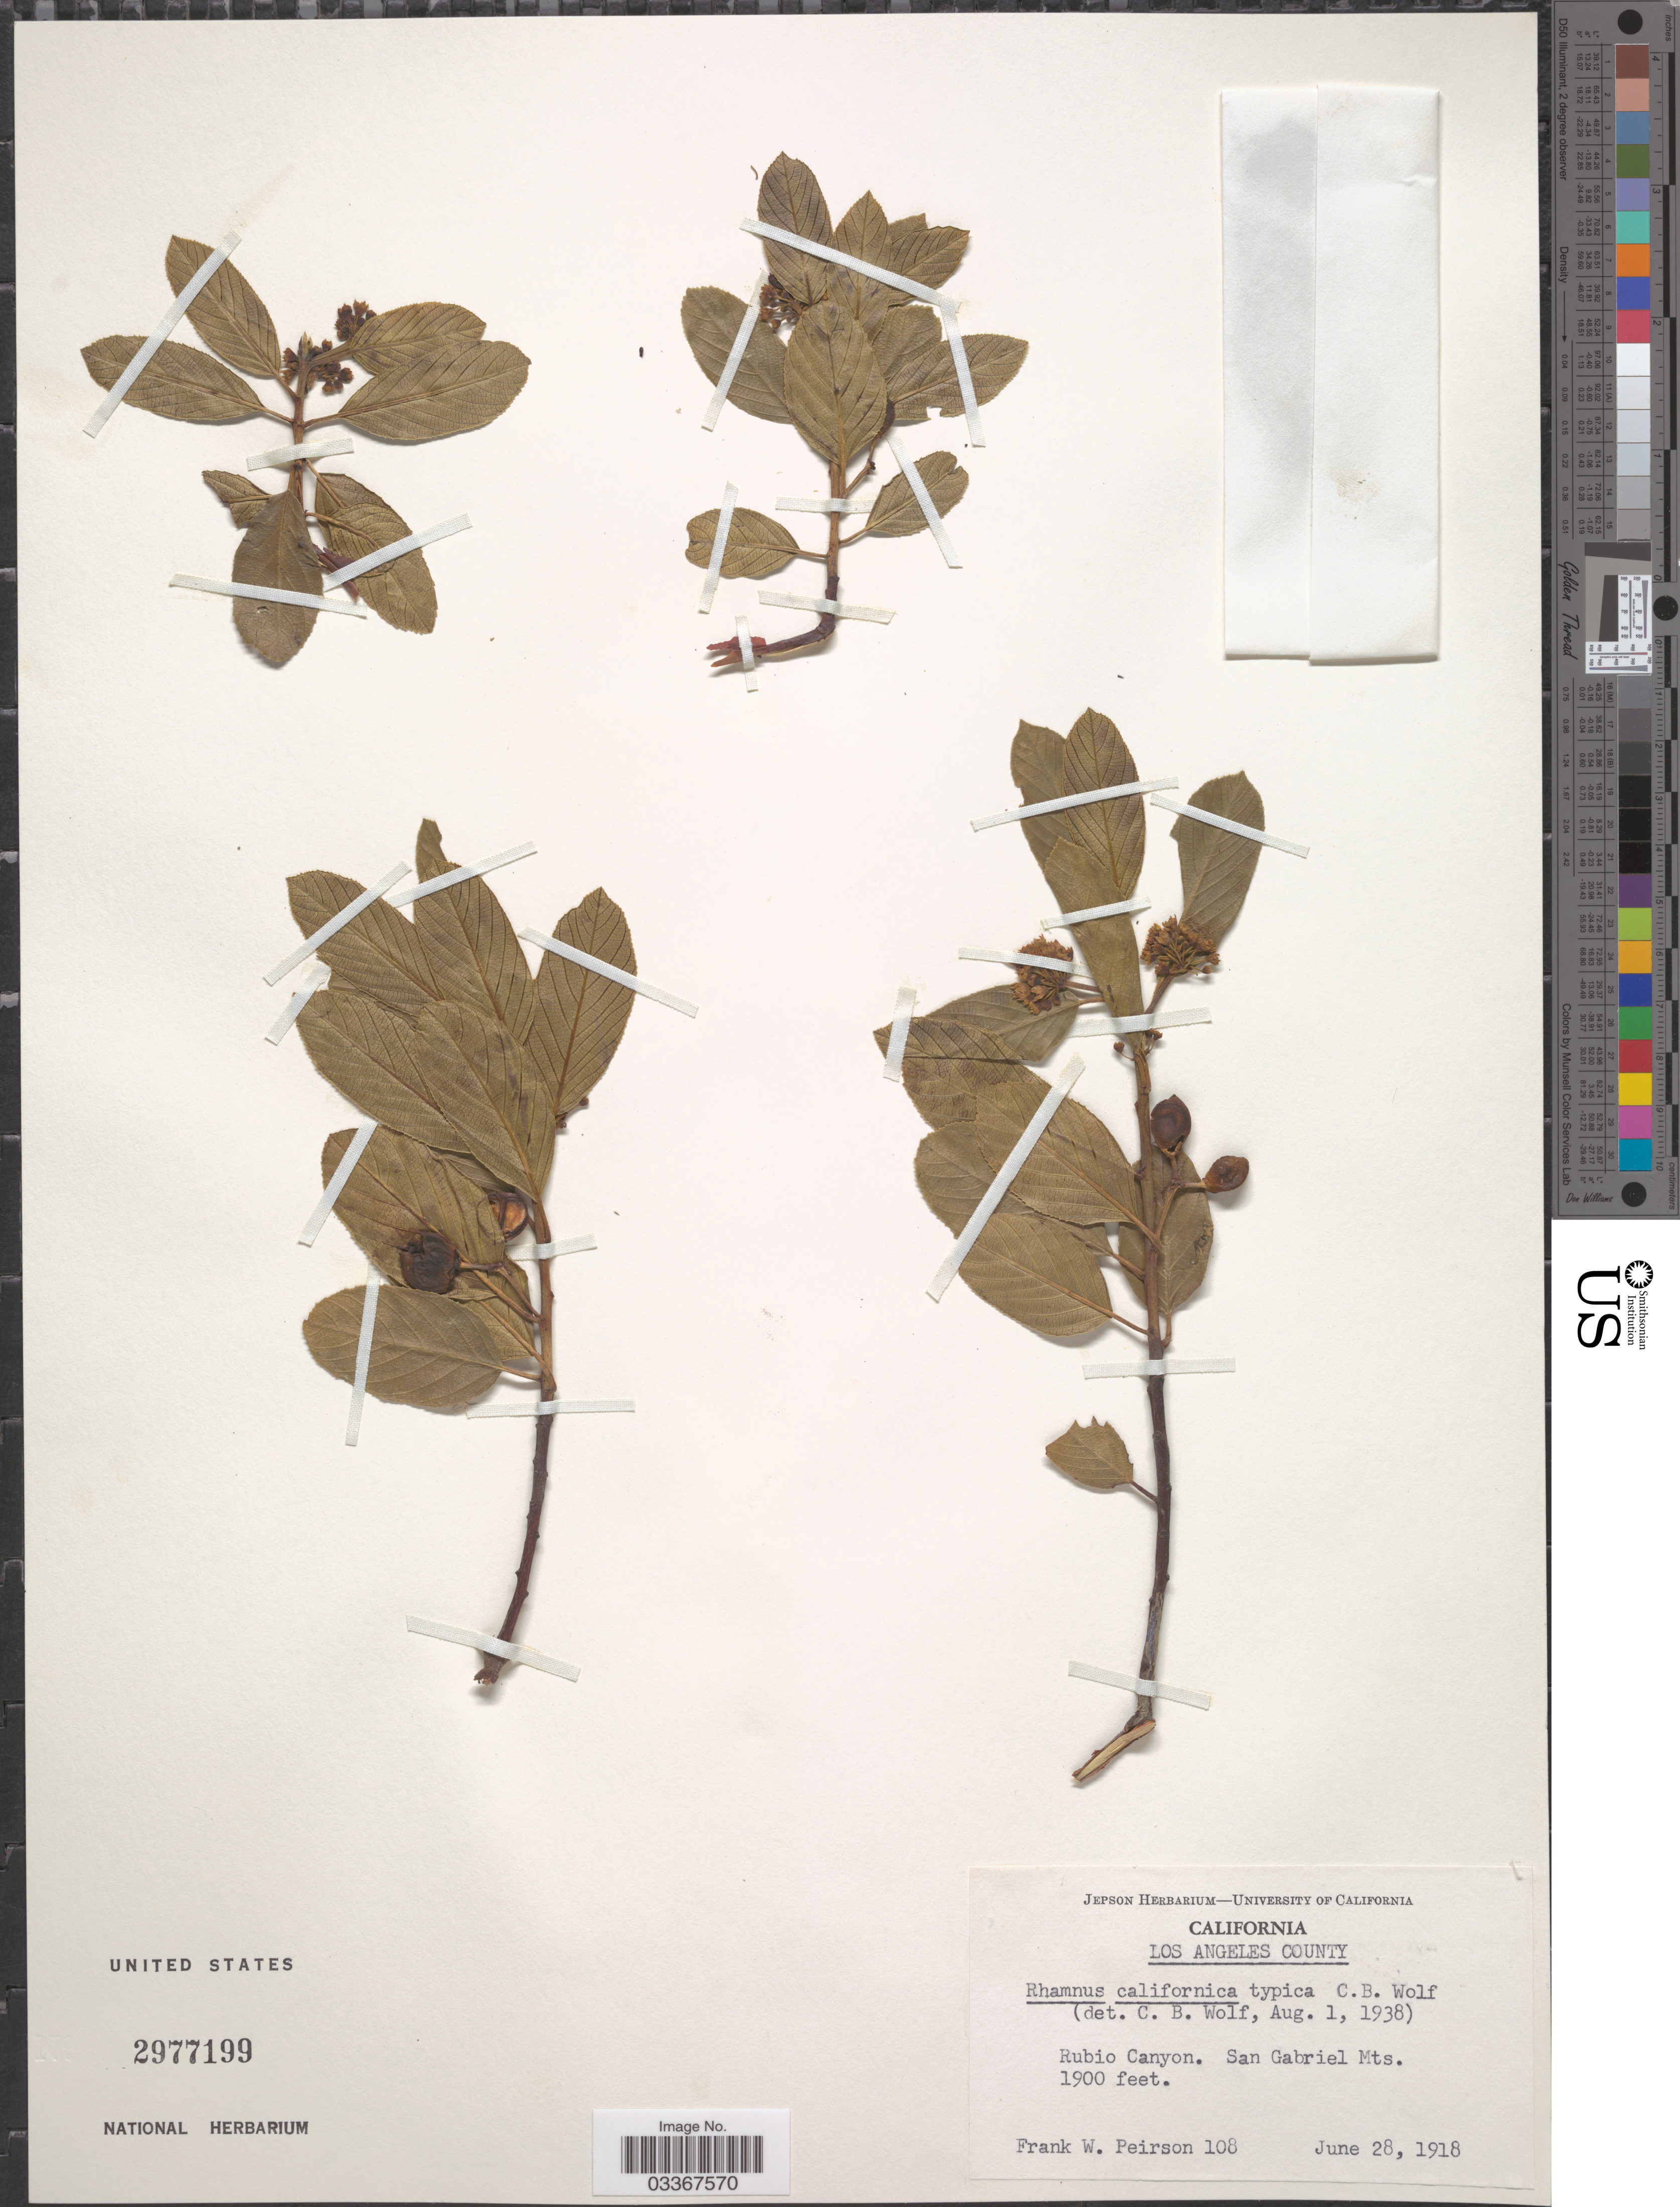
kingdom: Plantae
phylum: Tracheophyta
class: Magnoliopsida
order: Rosales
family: Rhamnaceae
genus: Frangula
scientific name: Frangula californica subsp. californica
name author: (Eschsch.) A. Gray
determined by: Strong, Mark T., (BOT), Smithsonian Institution - National Museum of Natural History (UNITED STATES)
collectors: F. Peirson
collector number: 108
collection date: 1918-06-28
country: United States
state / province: California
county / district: Los Angeles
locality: Los Angeles County, Rubio Canyon. San Gabriel Mts.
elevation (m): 579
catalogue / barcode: US 2977199